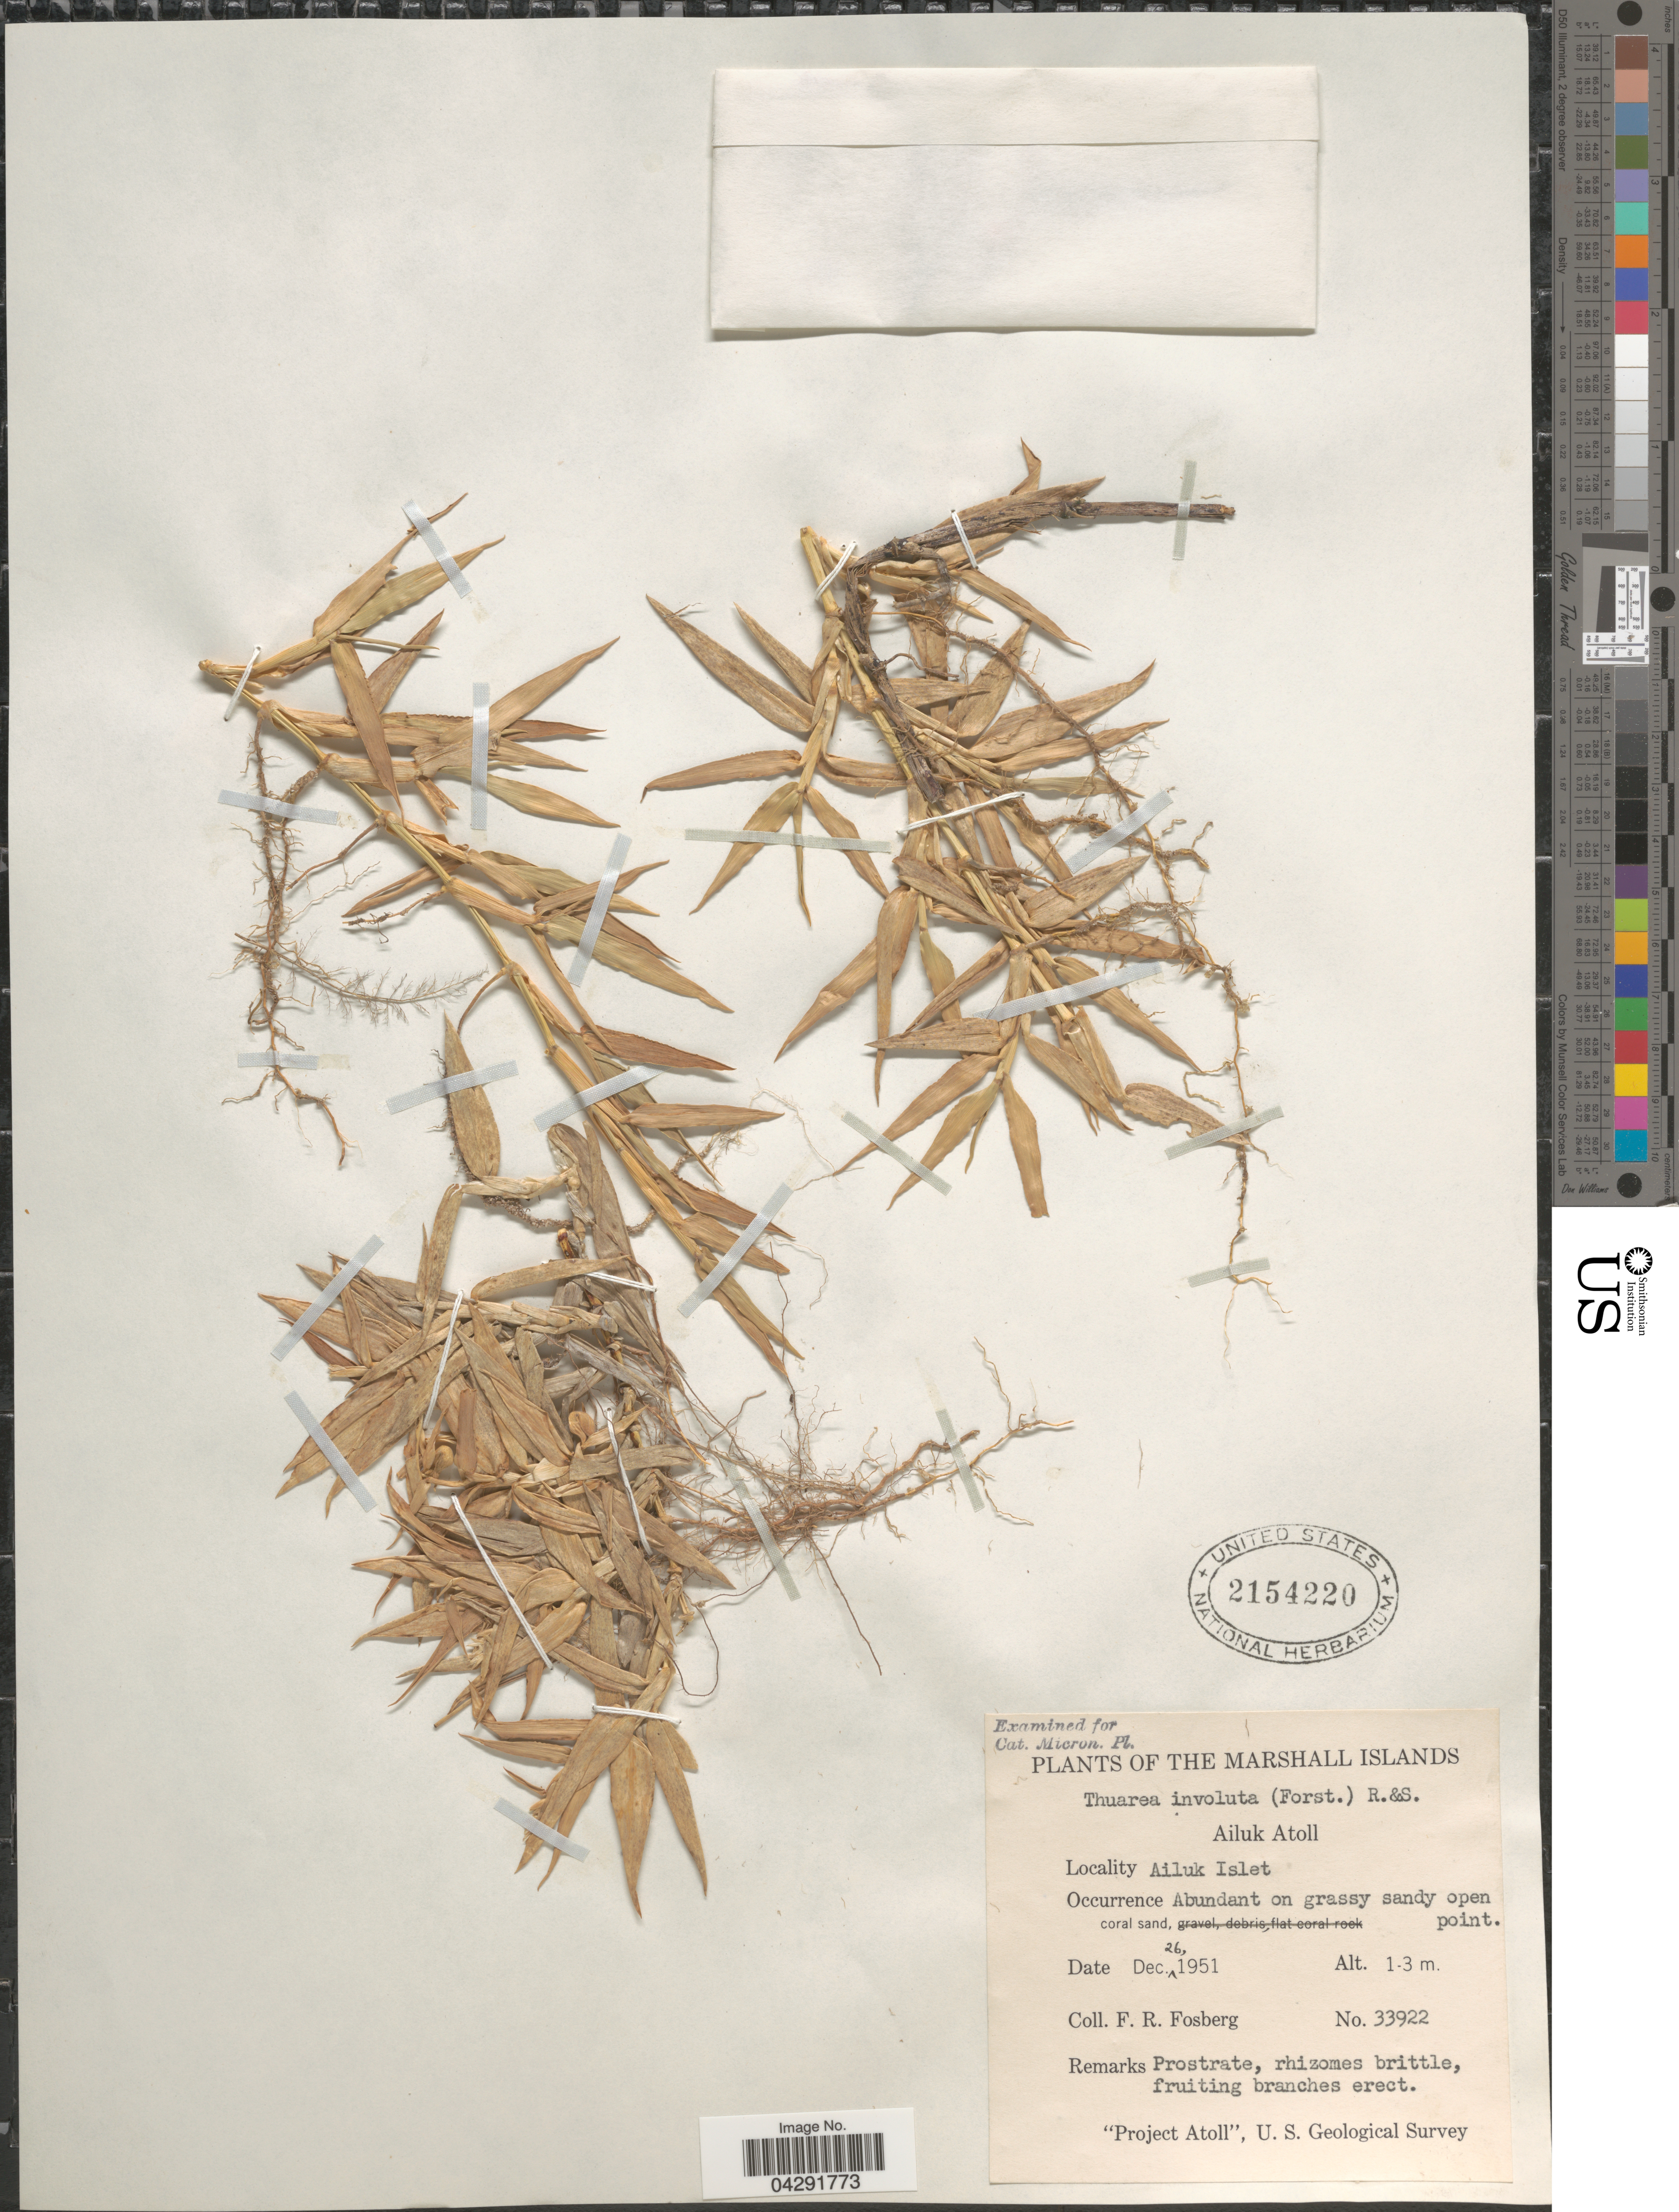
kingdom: Plantae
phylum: Tracheophyta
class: Liliopsida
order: Poales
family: Poaceae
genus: Thuarea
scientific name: Thuarea involuta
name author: (G. Forst.) R. Br. ex Sm.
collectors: F. R. Fosberg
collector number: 33922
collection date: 1951-12-26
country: Marshall Islands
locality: Ailuk Atoll. Ailuk Islet. Abundant on grassy sandy open point. "Project Atoll", U.S. Geological Survey.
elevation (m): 1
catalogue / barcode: US 2154220